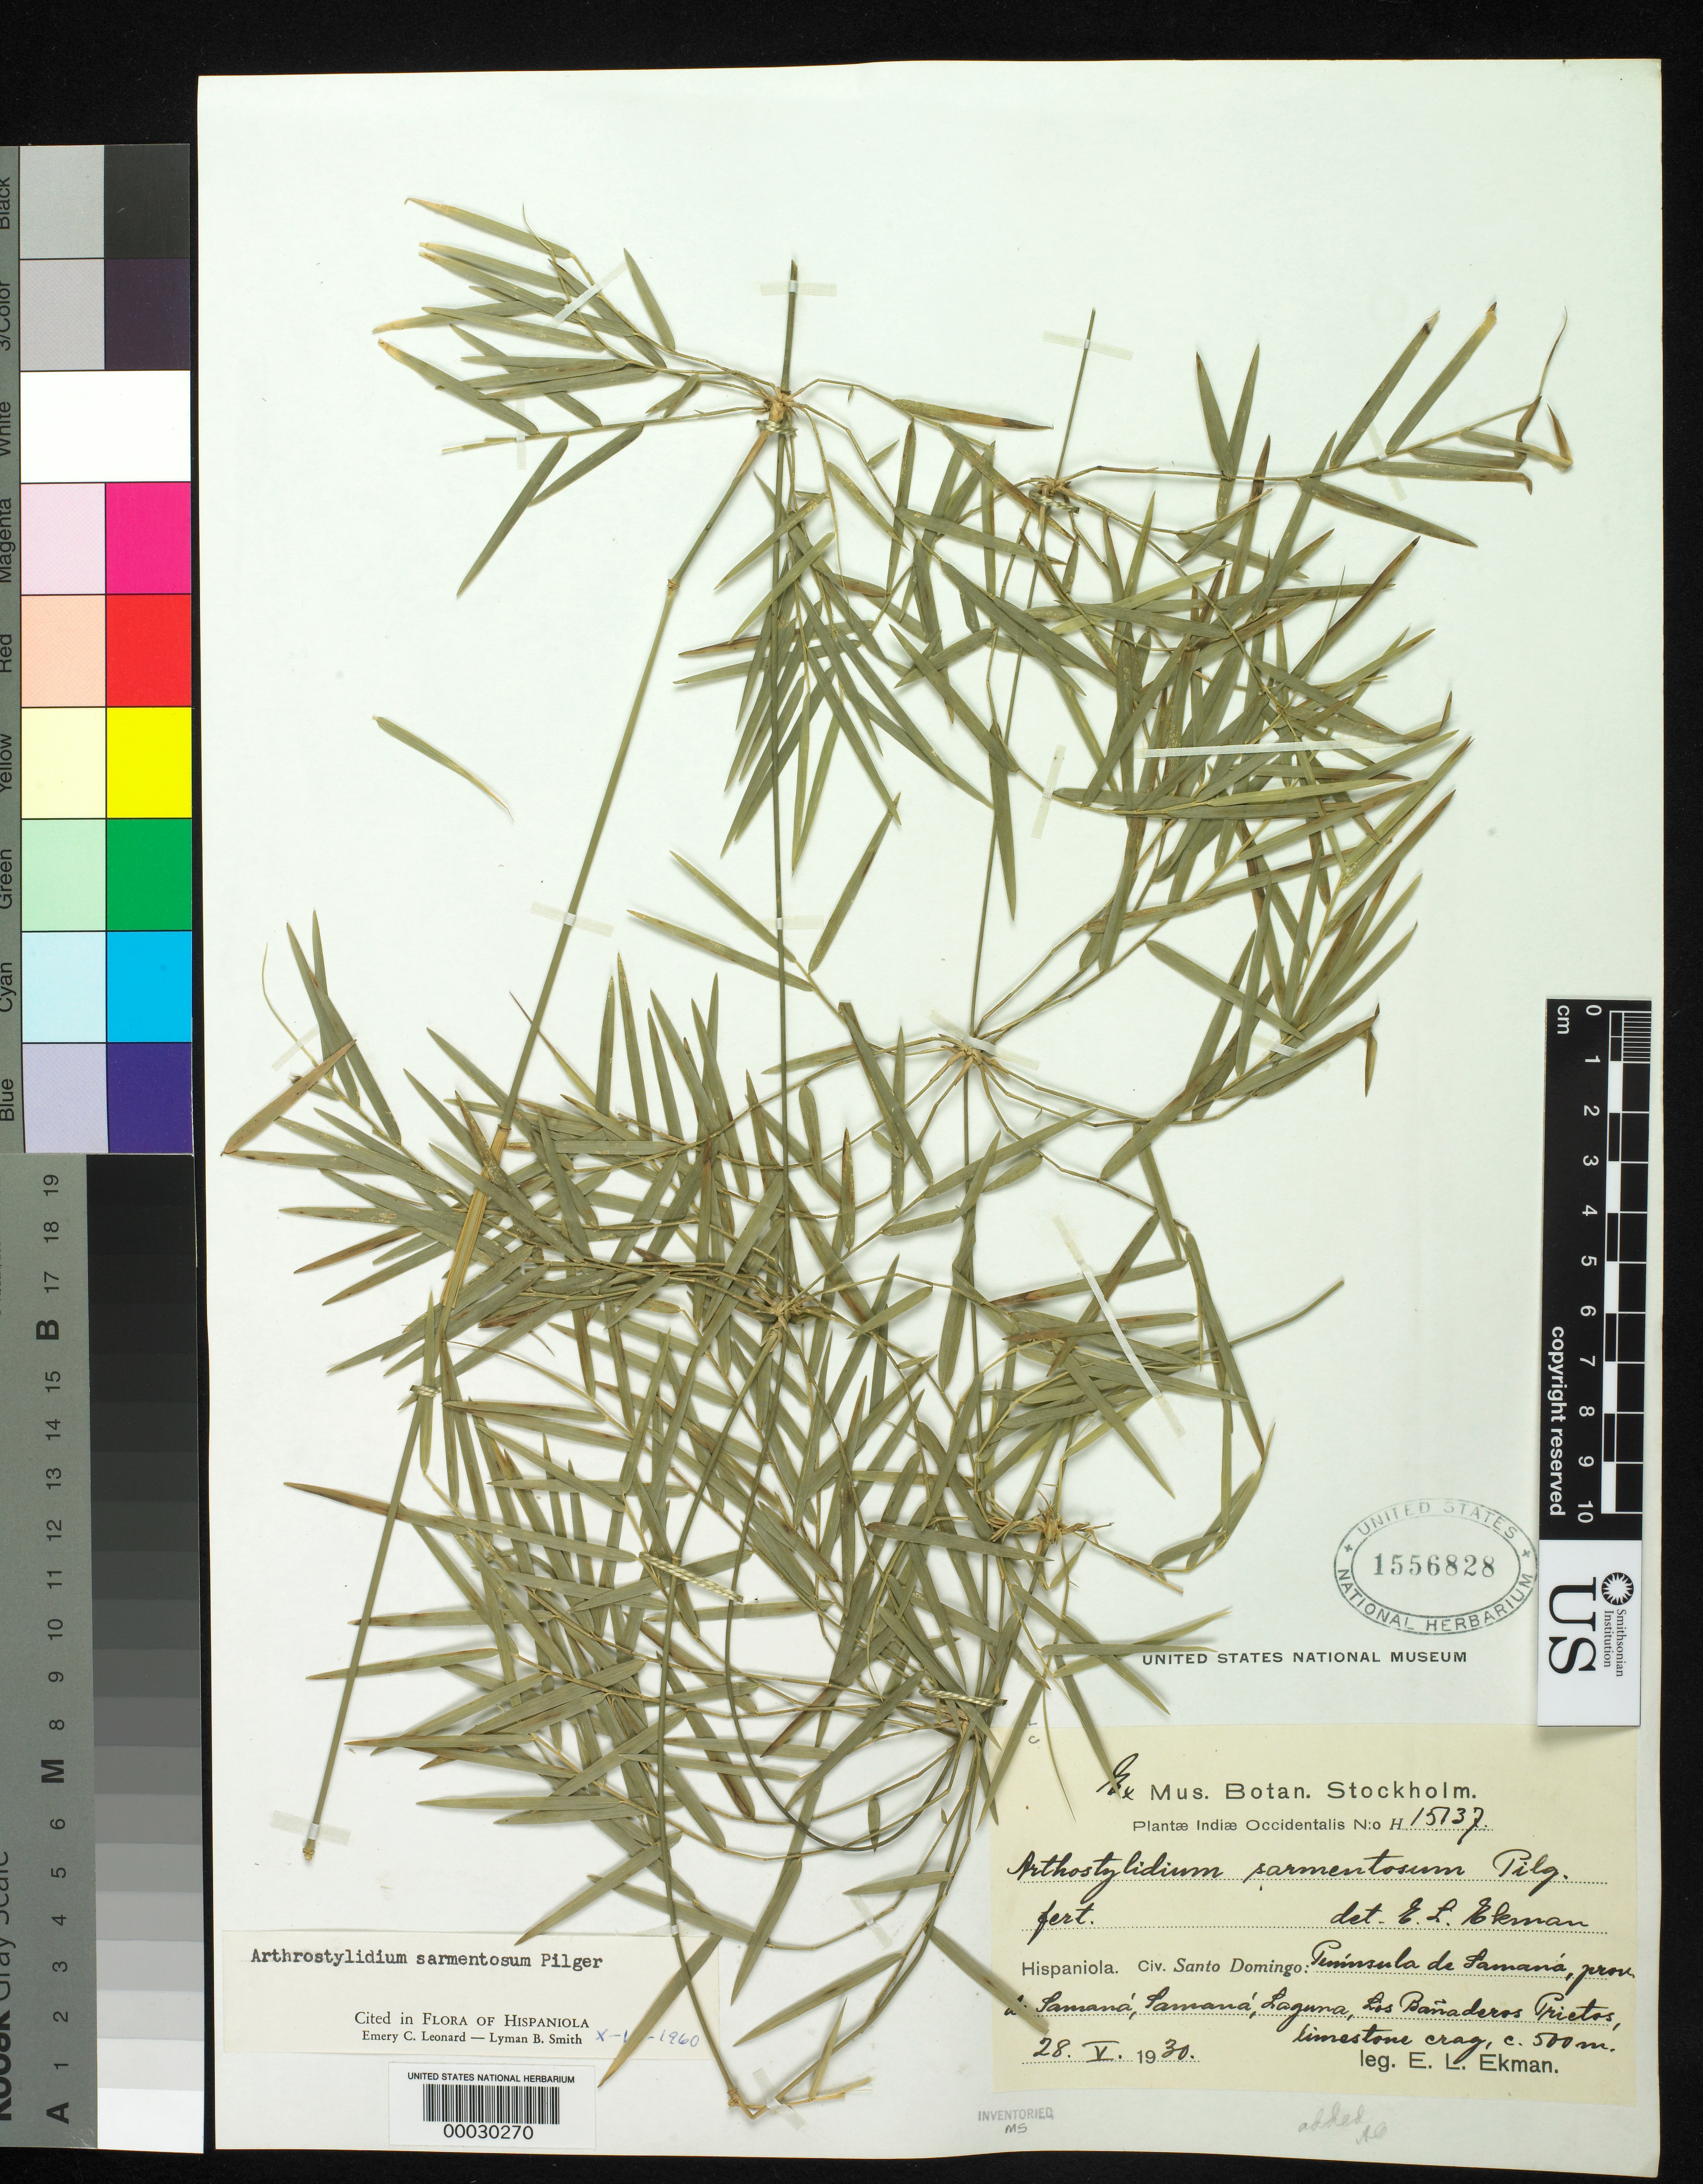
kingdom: Plantae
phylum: Tracheophyta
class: Liliopsida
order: Poales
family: Poaceae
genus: Arthrostylidium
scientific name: Arthrostylidium sarmentosum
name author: Pilg. in Urb.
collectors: E. L. Ekman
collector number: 15137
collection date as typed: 28 May 1930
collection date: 1930-05-28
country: Dominican Republic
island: Hispaniola Island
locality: Santo Domingo.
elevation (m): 500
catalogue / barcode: US 1556828